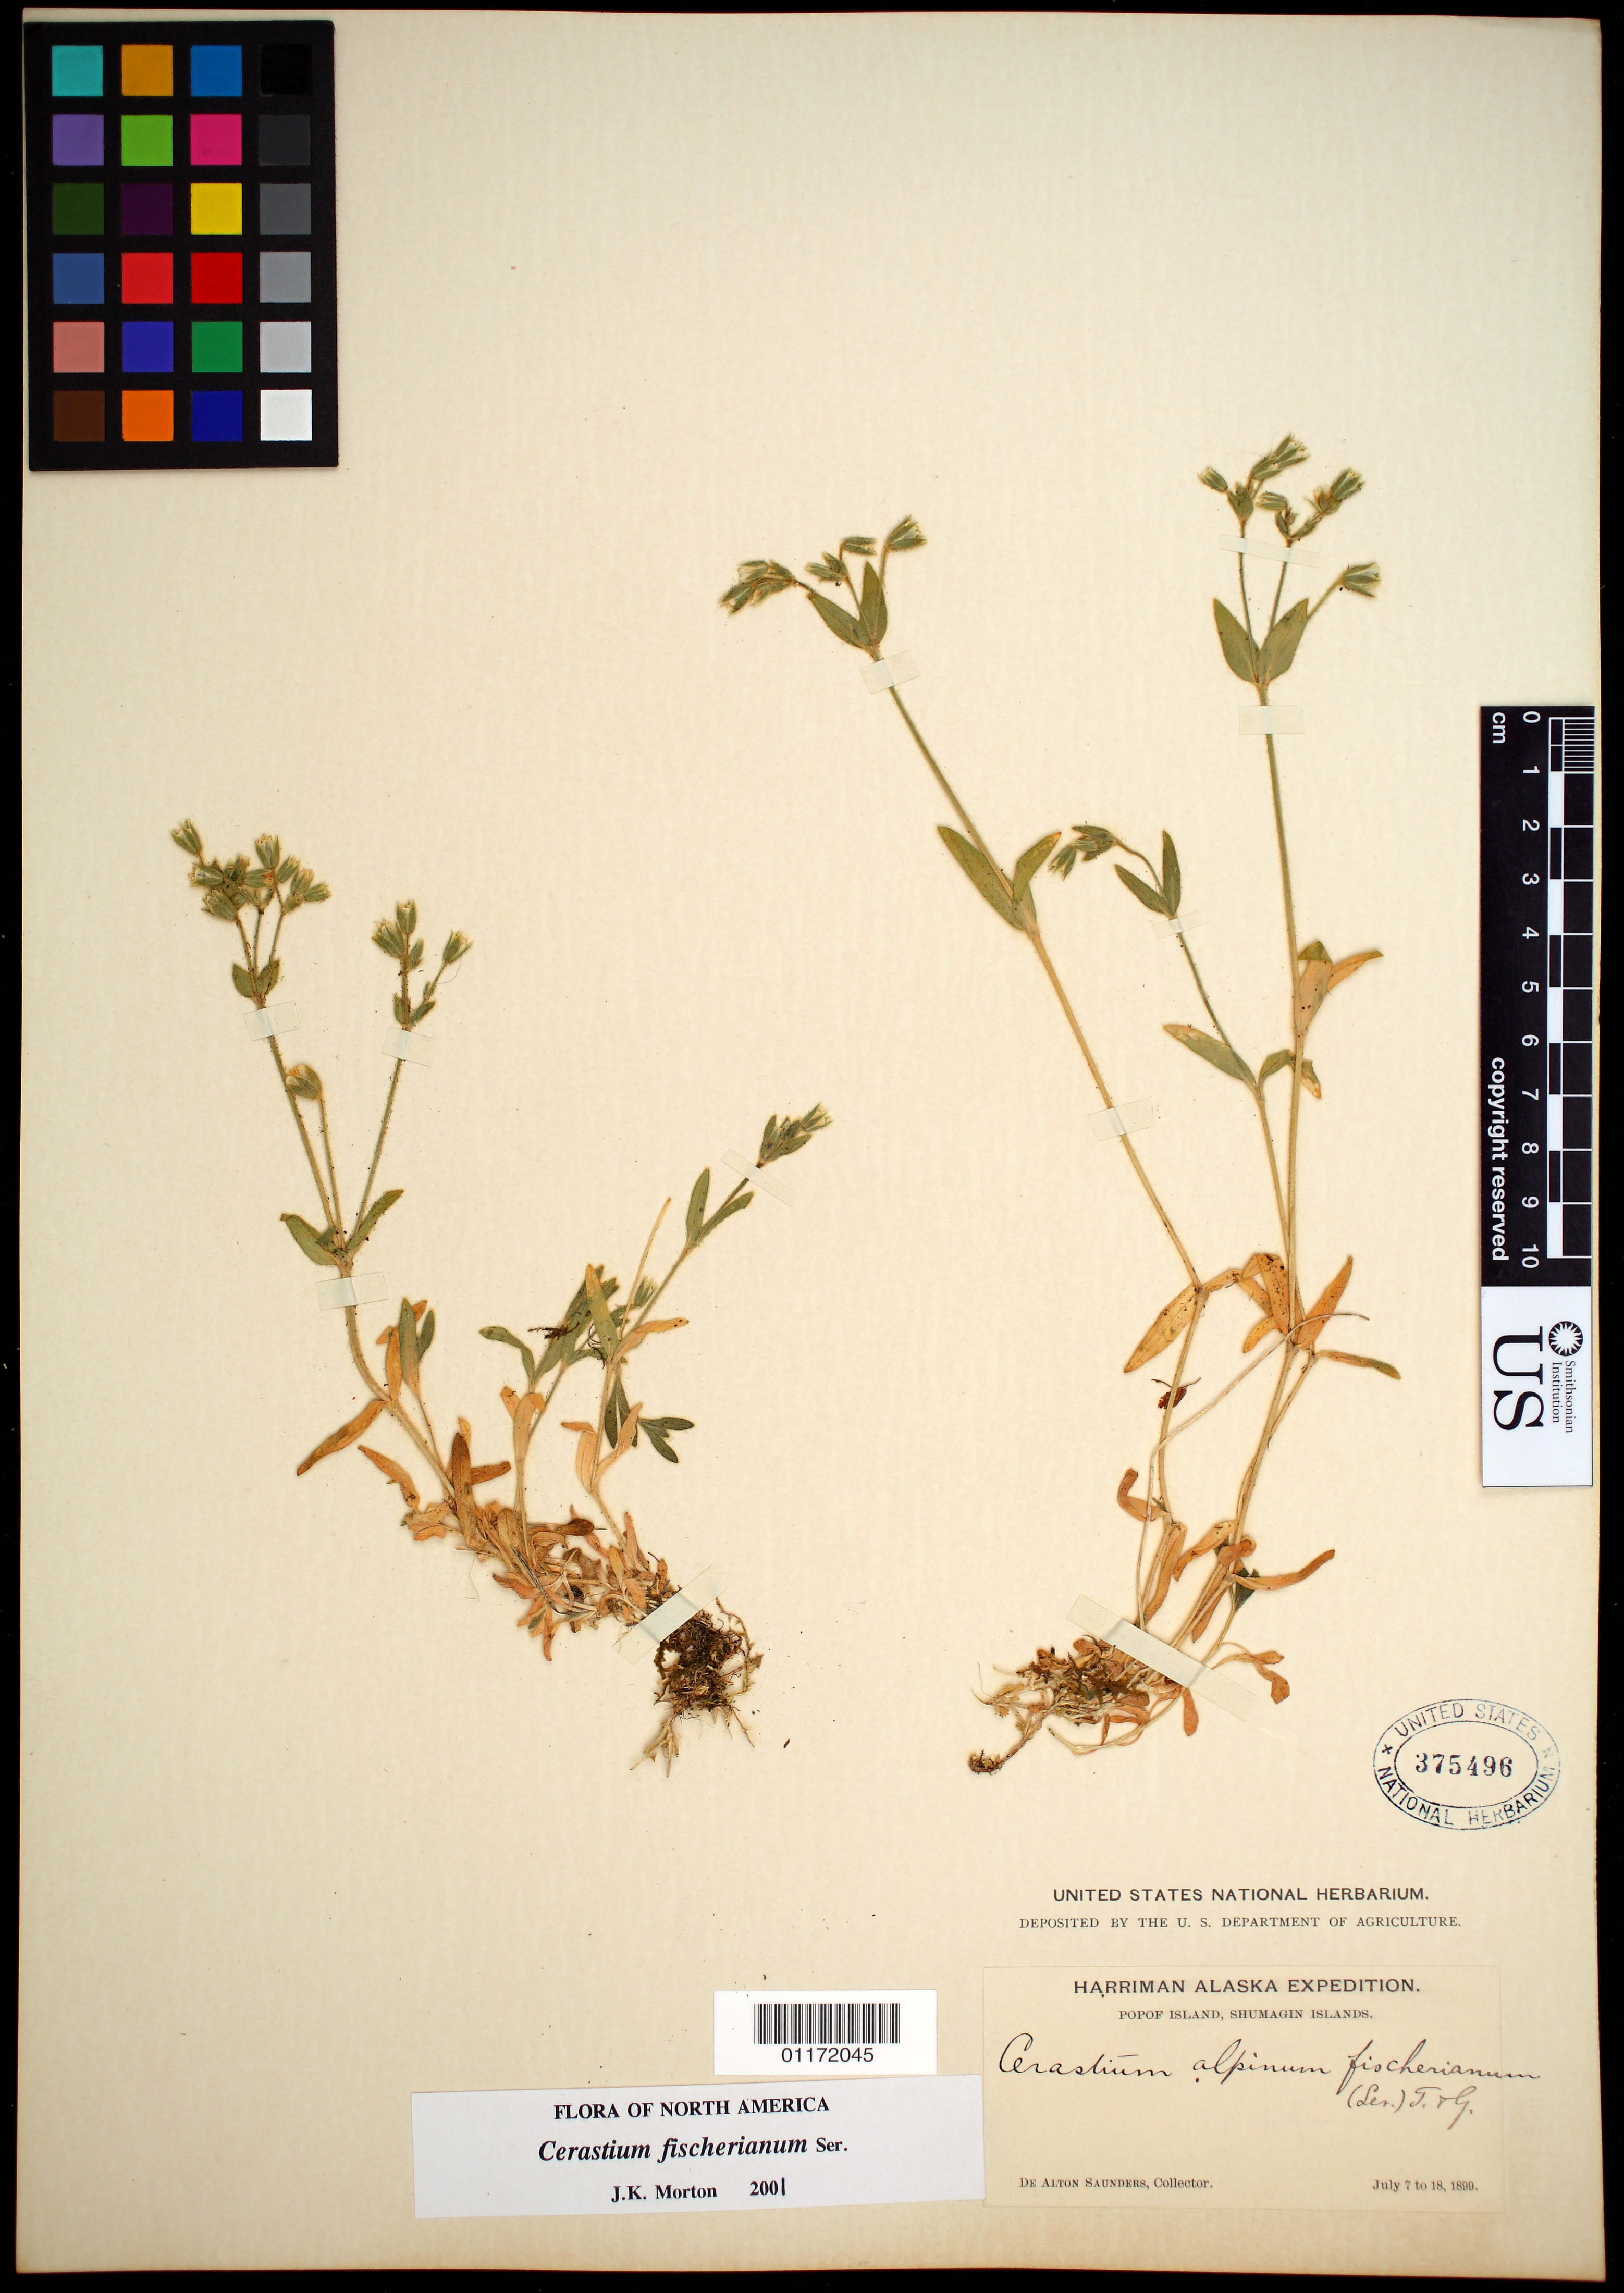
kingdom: Plantae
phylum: Tracheophyta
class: Magnoliopsida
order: Caryophyllales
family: Caryophyllaceae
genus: Cerastium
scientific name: Cerastium fischerianum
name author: Ser.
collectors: D. A. Saunders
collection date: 1899-07-07/1899-07-18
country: United States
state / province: Alaska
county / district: Aleutians East Borough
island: Popof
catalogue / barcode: US 375496